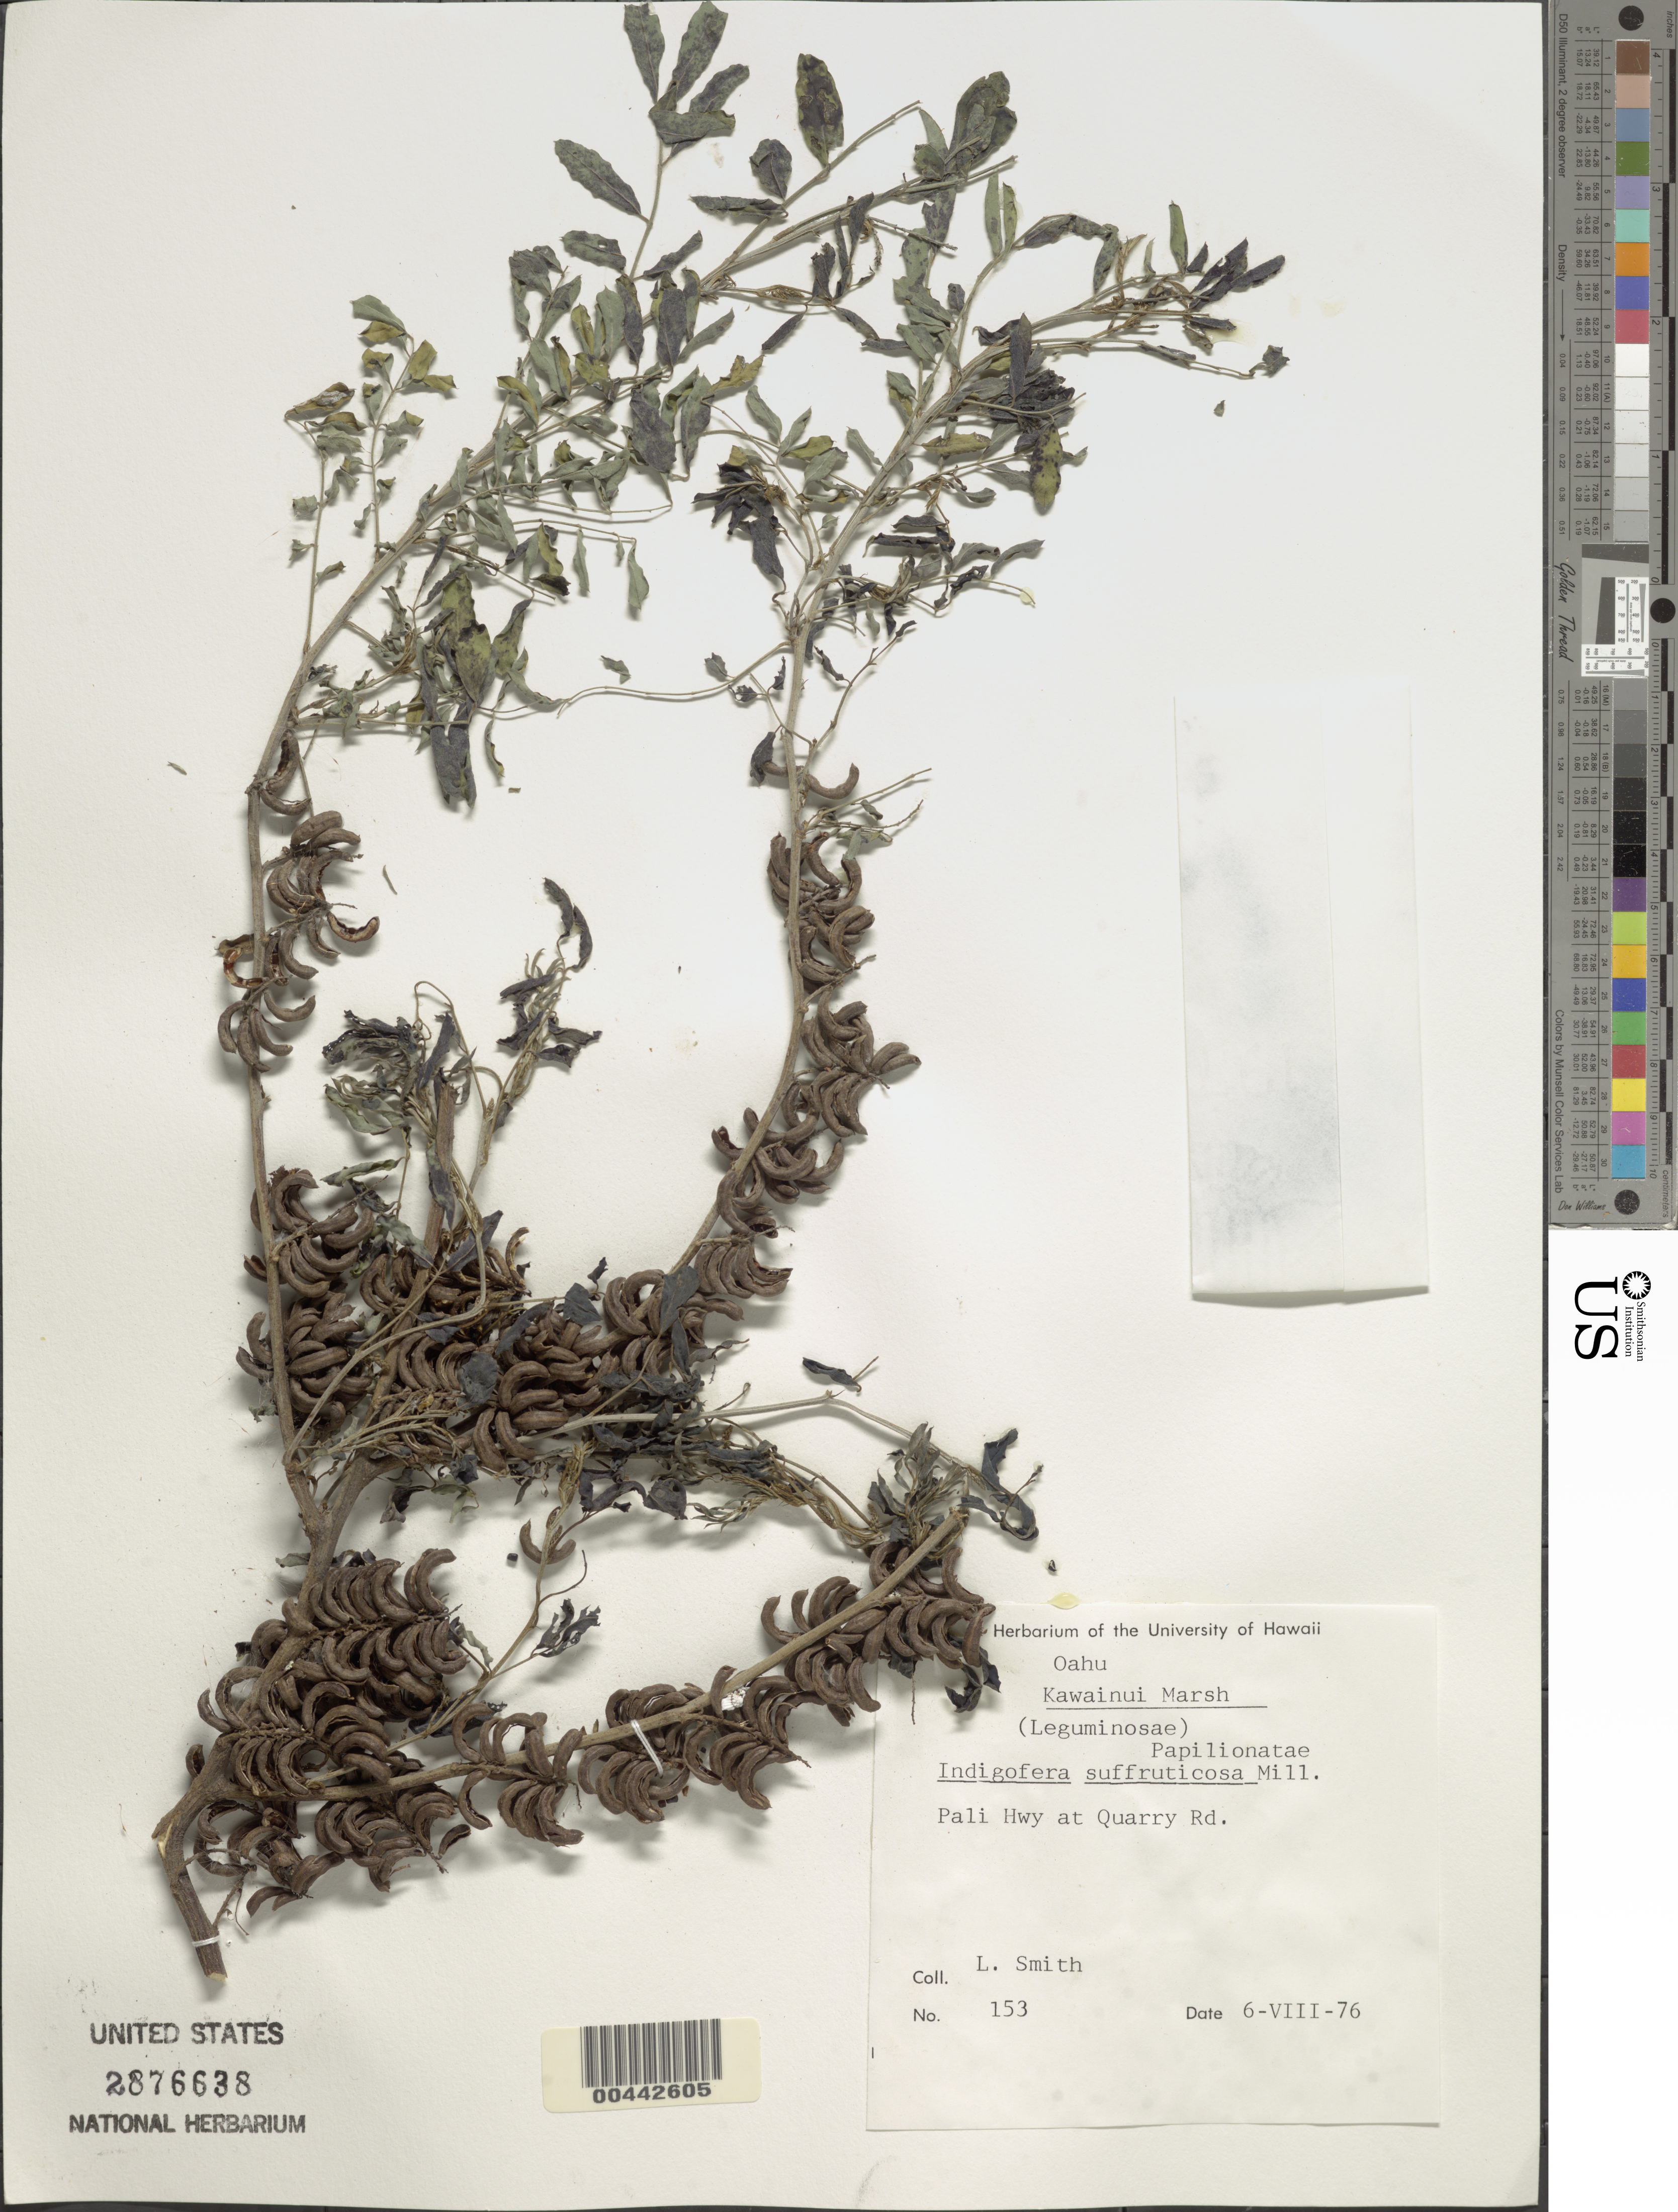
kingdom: Plantae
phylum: Tracheophyta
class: Magnoliopsida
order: Fabales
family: Fabaceae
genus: Indigofera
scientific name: Indigofera suffruticosa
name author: Mill.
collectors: L. Smith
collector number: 153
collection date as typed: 6 Aug 1976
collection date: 1976-08-06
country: United States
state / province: Hawaii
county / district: Honolulu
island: Oahu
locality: Kawainui Marsh, Pali Hwy at Quarry Rd.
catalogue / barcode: US 2876638